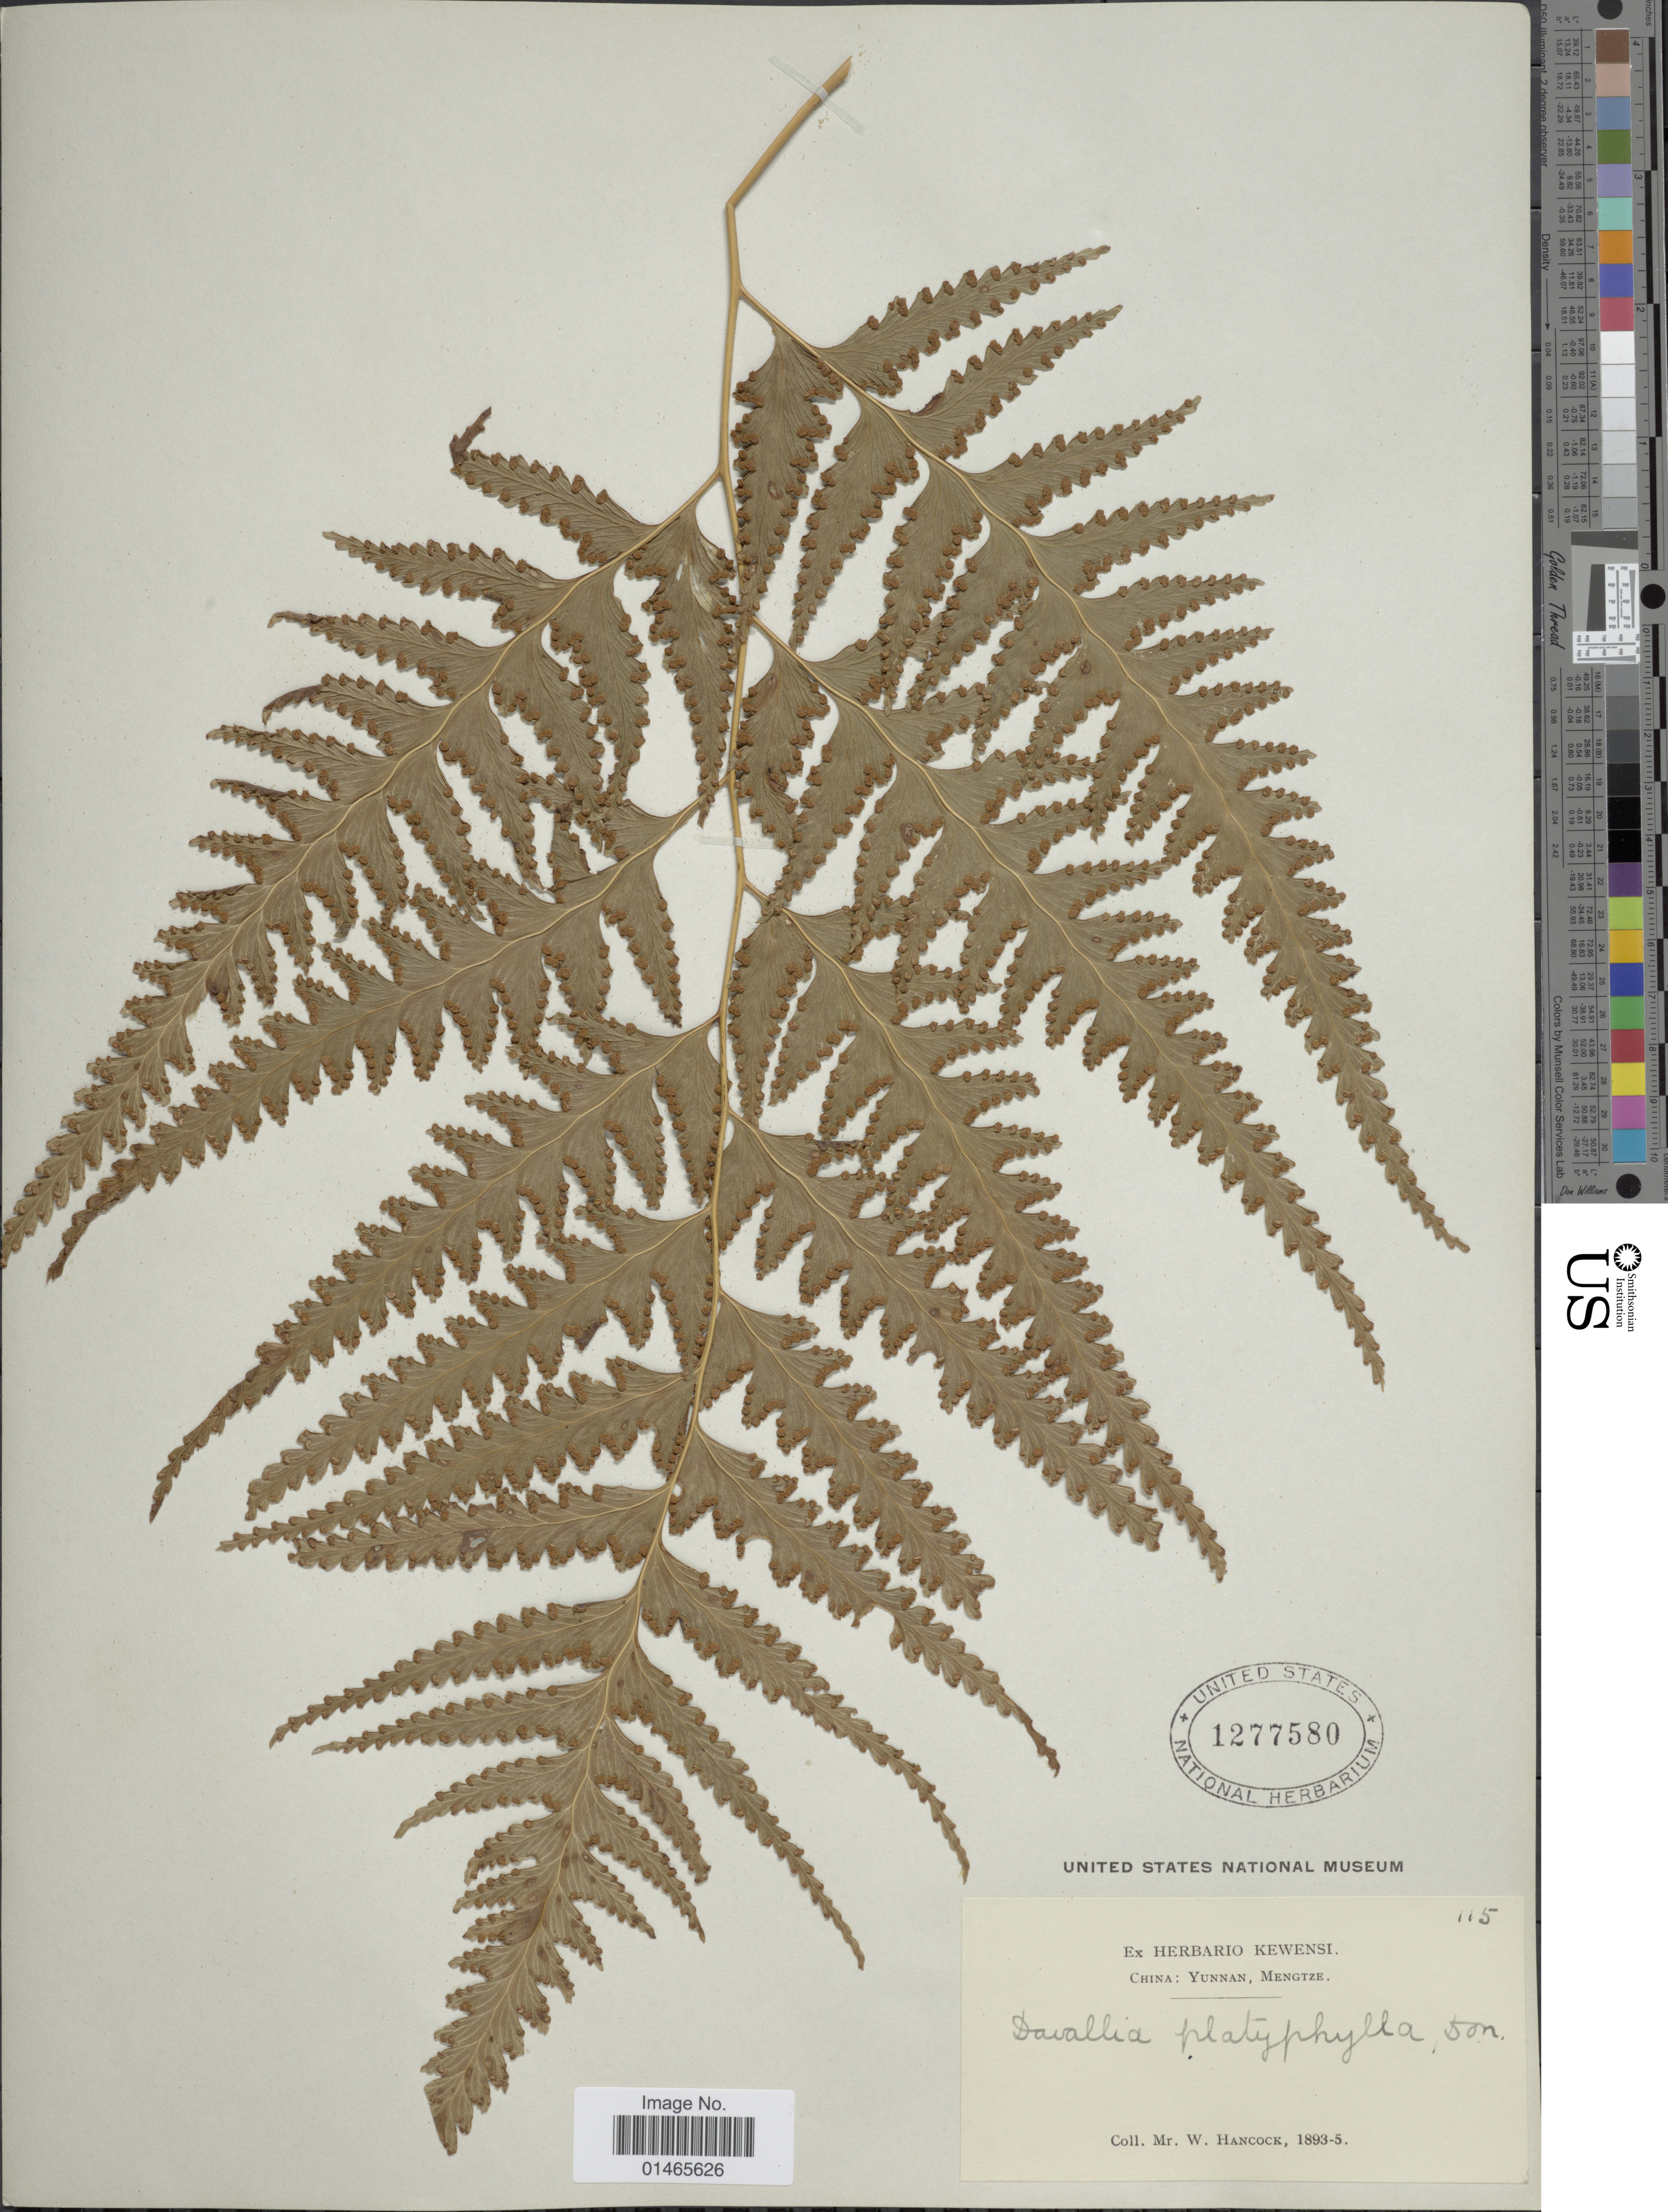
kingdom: Plantae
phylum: Tracheophyta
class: Polypodiopsida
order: Polypodiales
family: Dennstaedtiaceae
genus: Microlepia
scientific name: Microlepia platyphylla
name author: (D. Don) J. Sm.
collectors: W. Hancock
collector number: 115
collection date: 1893/1895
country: China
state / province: Yunnan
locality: Mengtze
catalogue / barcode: US 1277580